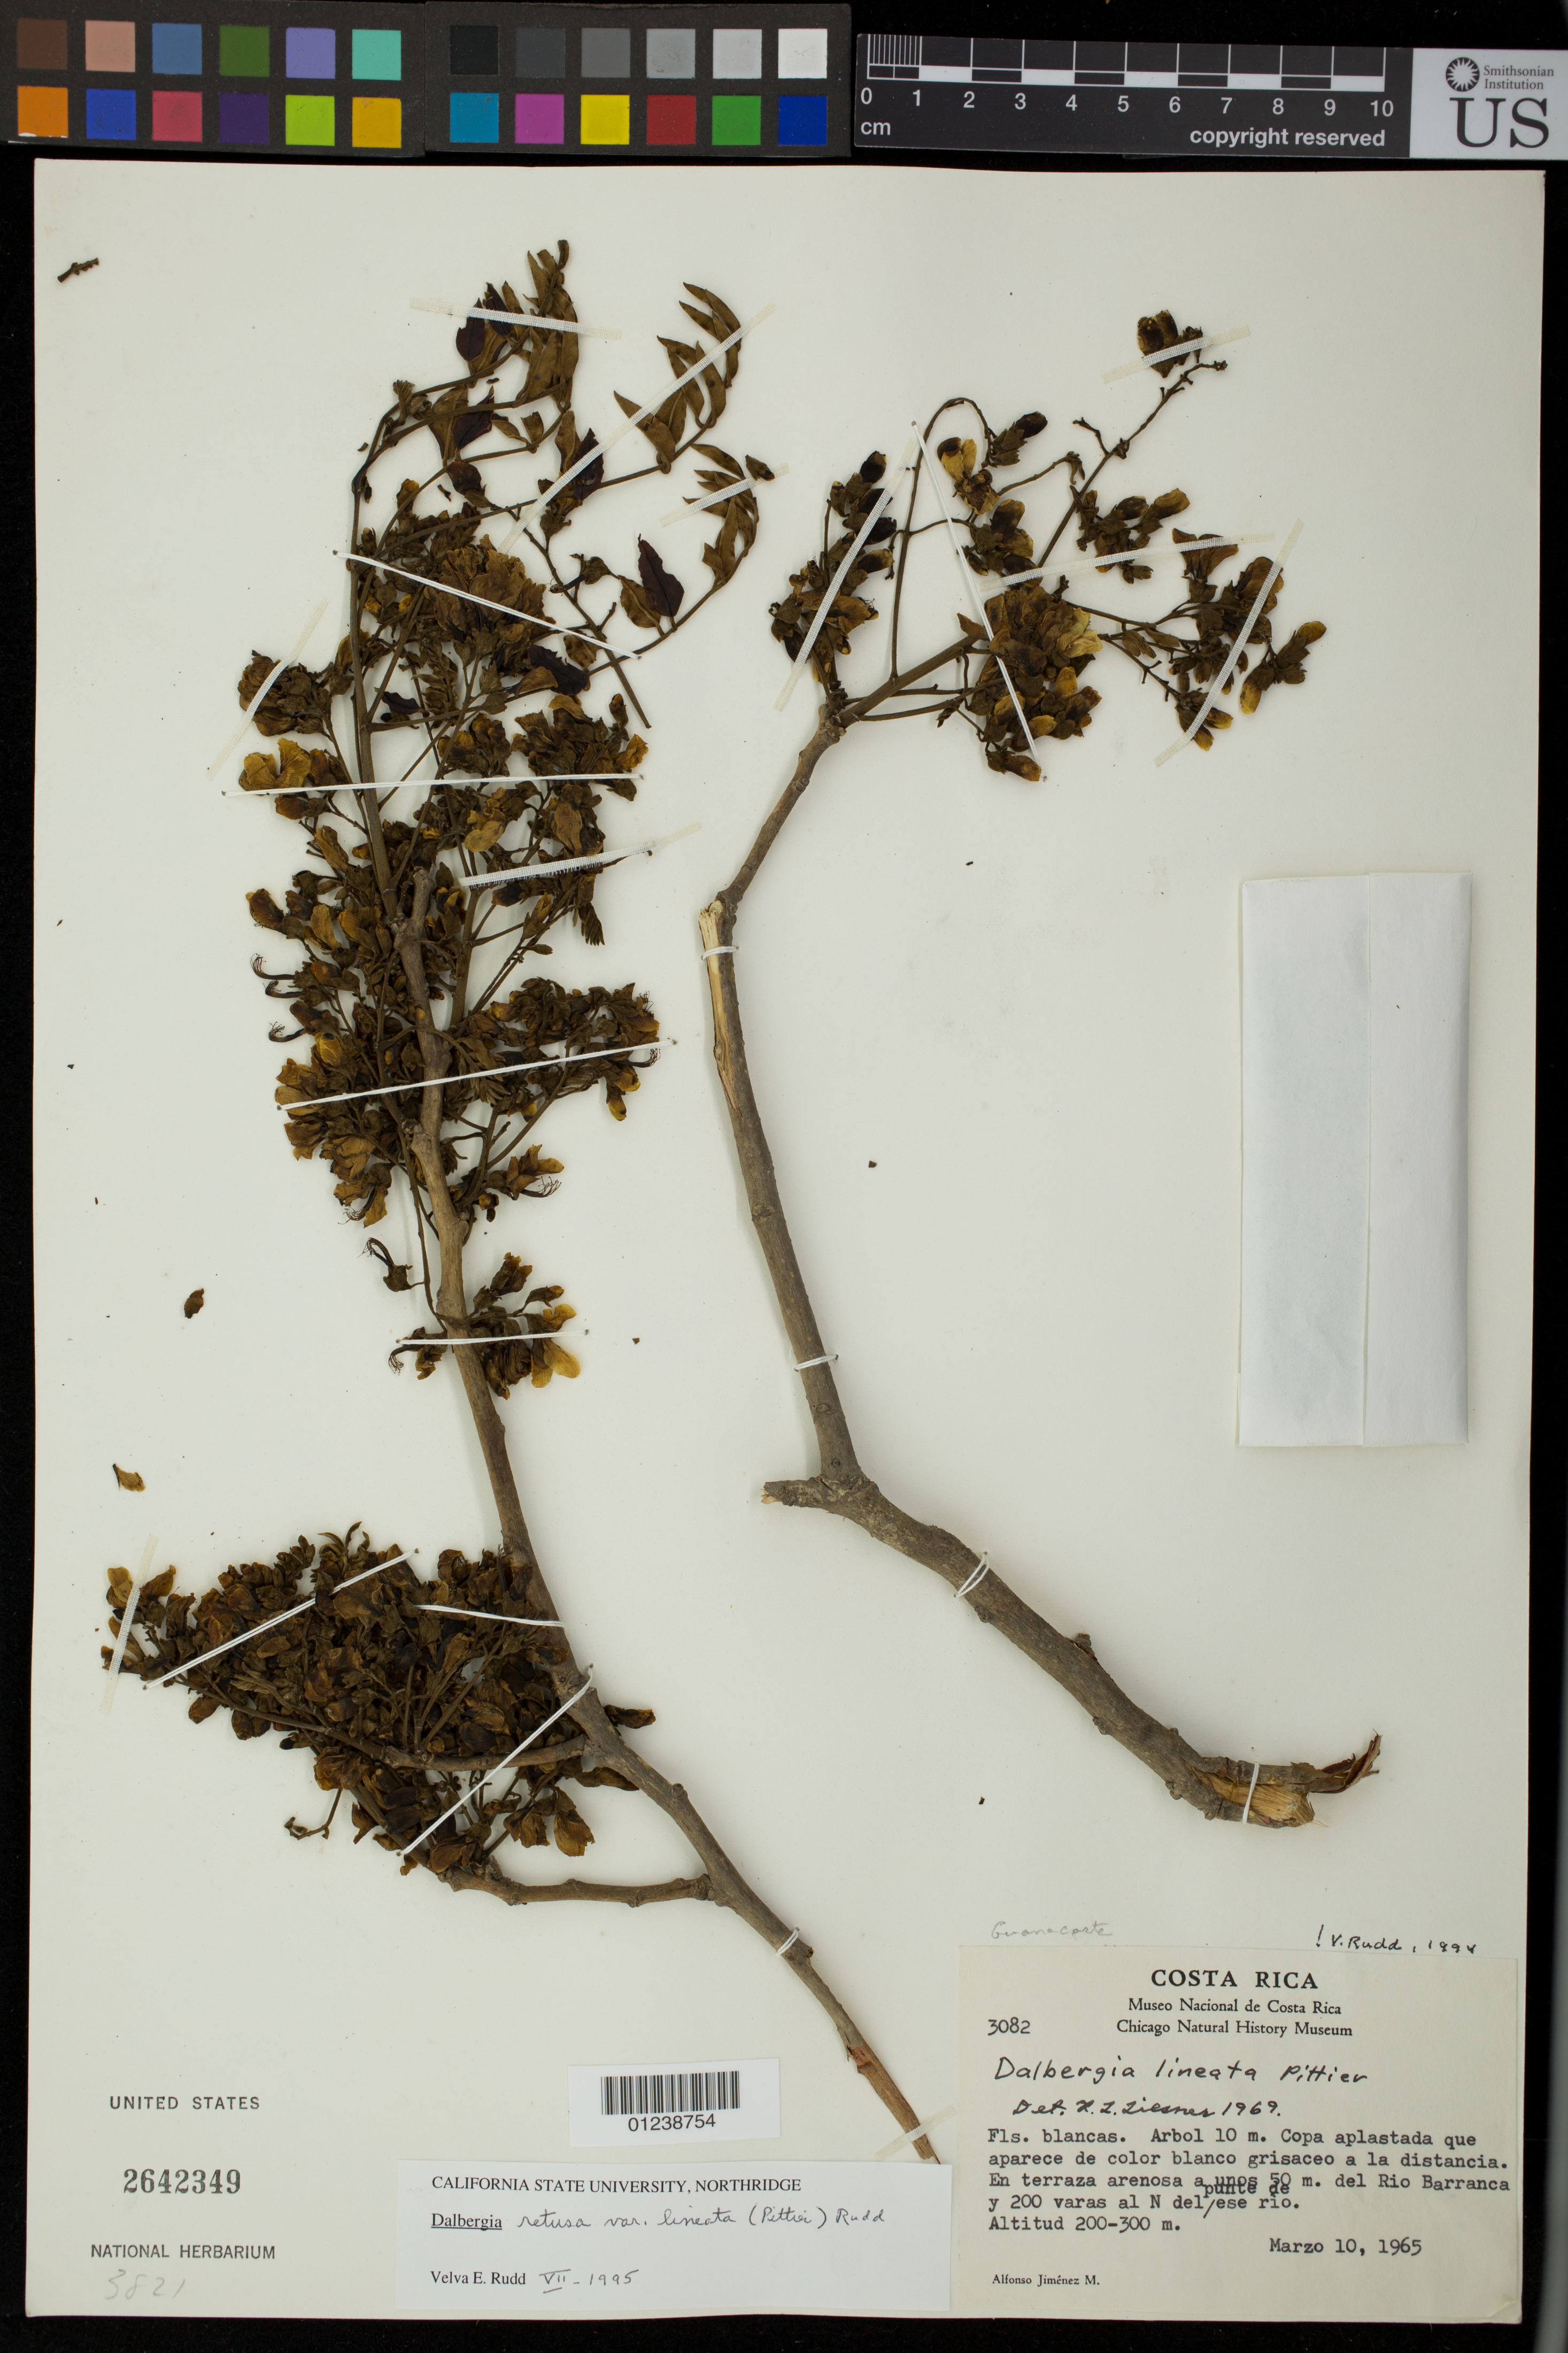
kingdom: Plantae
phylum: Tracheophyta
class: Magnoliopsida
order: Fabales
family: Fabaceae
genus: Dalbergia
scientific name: Dalbergia retusa var. lineata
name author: (Pittier) Rudd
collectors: A. Jimenez M.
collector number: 3082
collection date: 1965-03-10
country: Costa Rica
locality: Del Rio Barranca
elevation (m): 200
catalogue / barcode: US 2642349